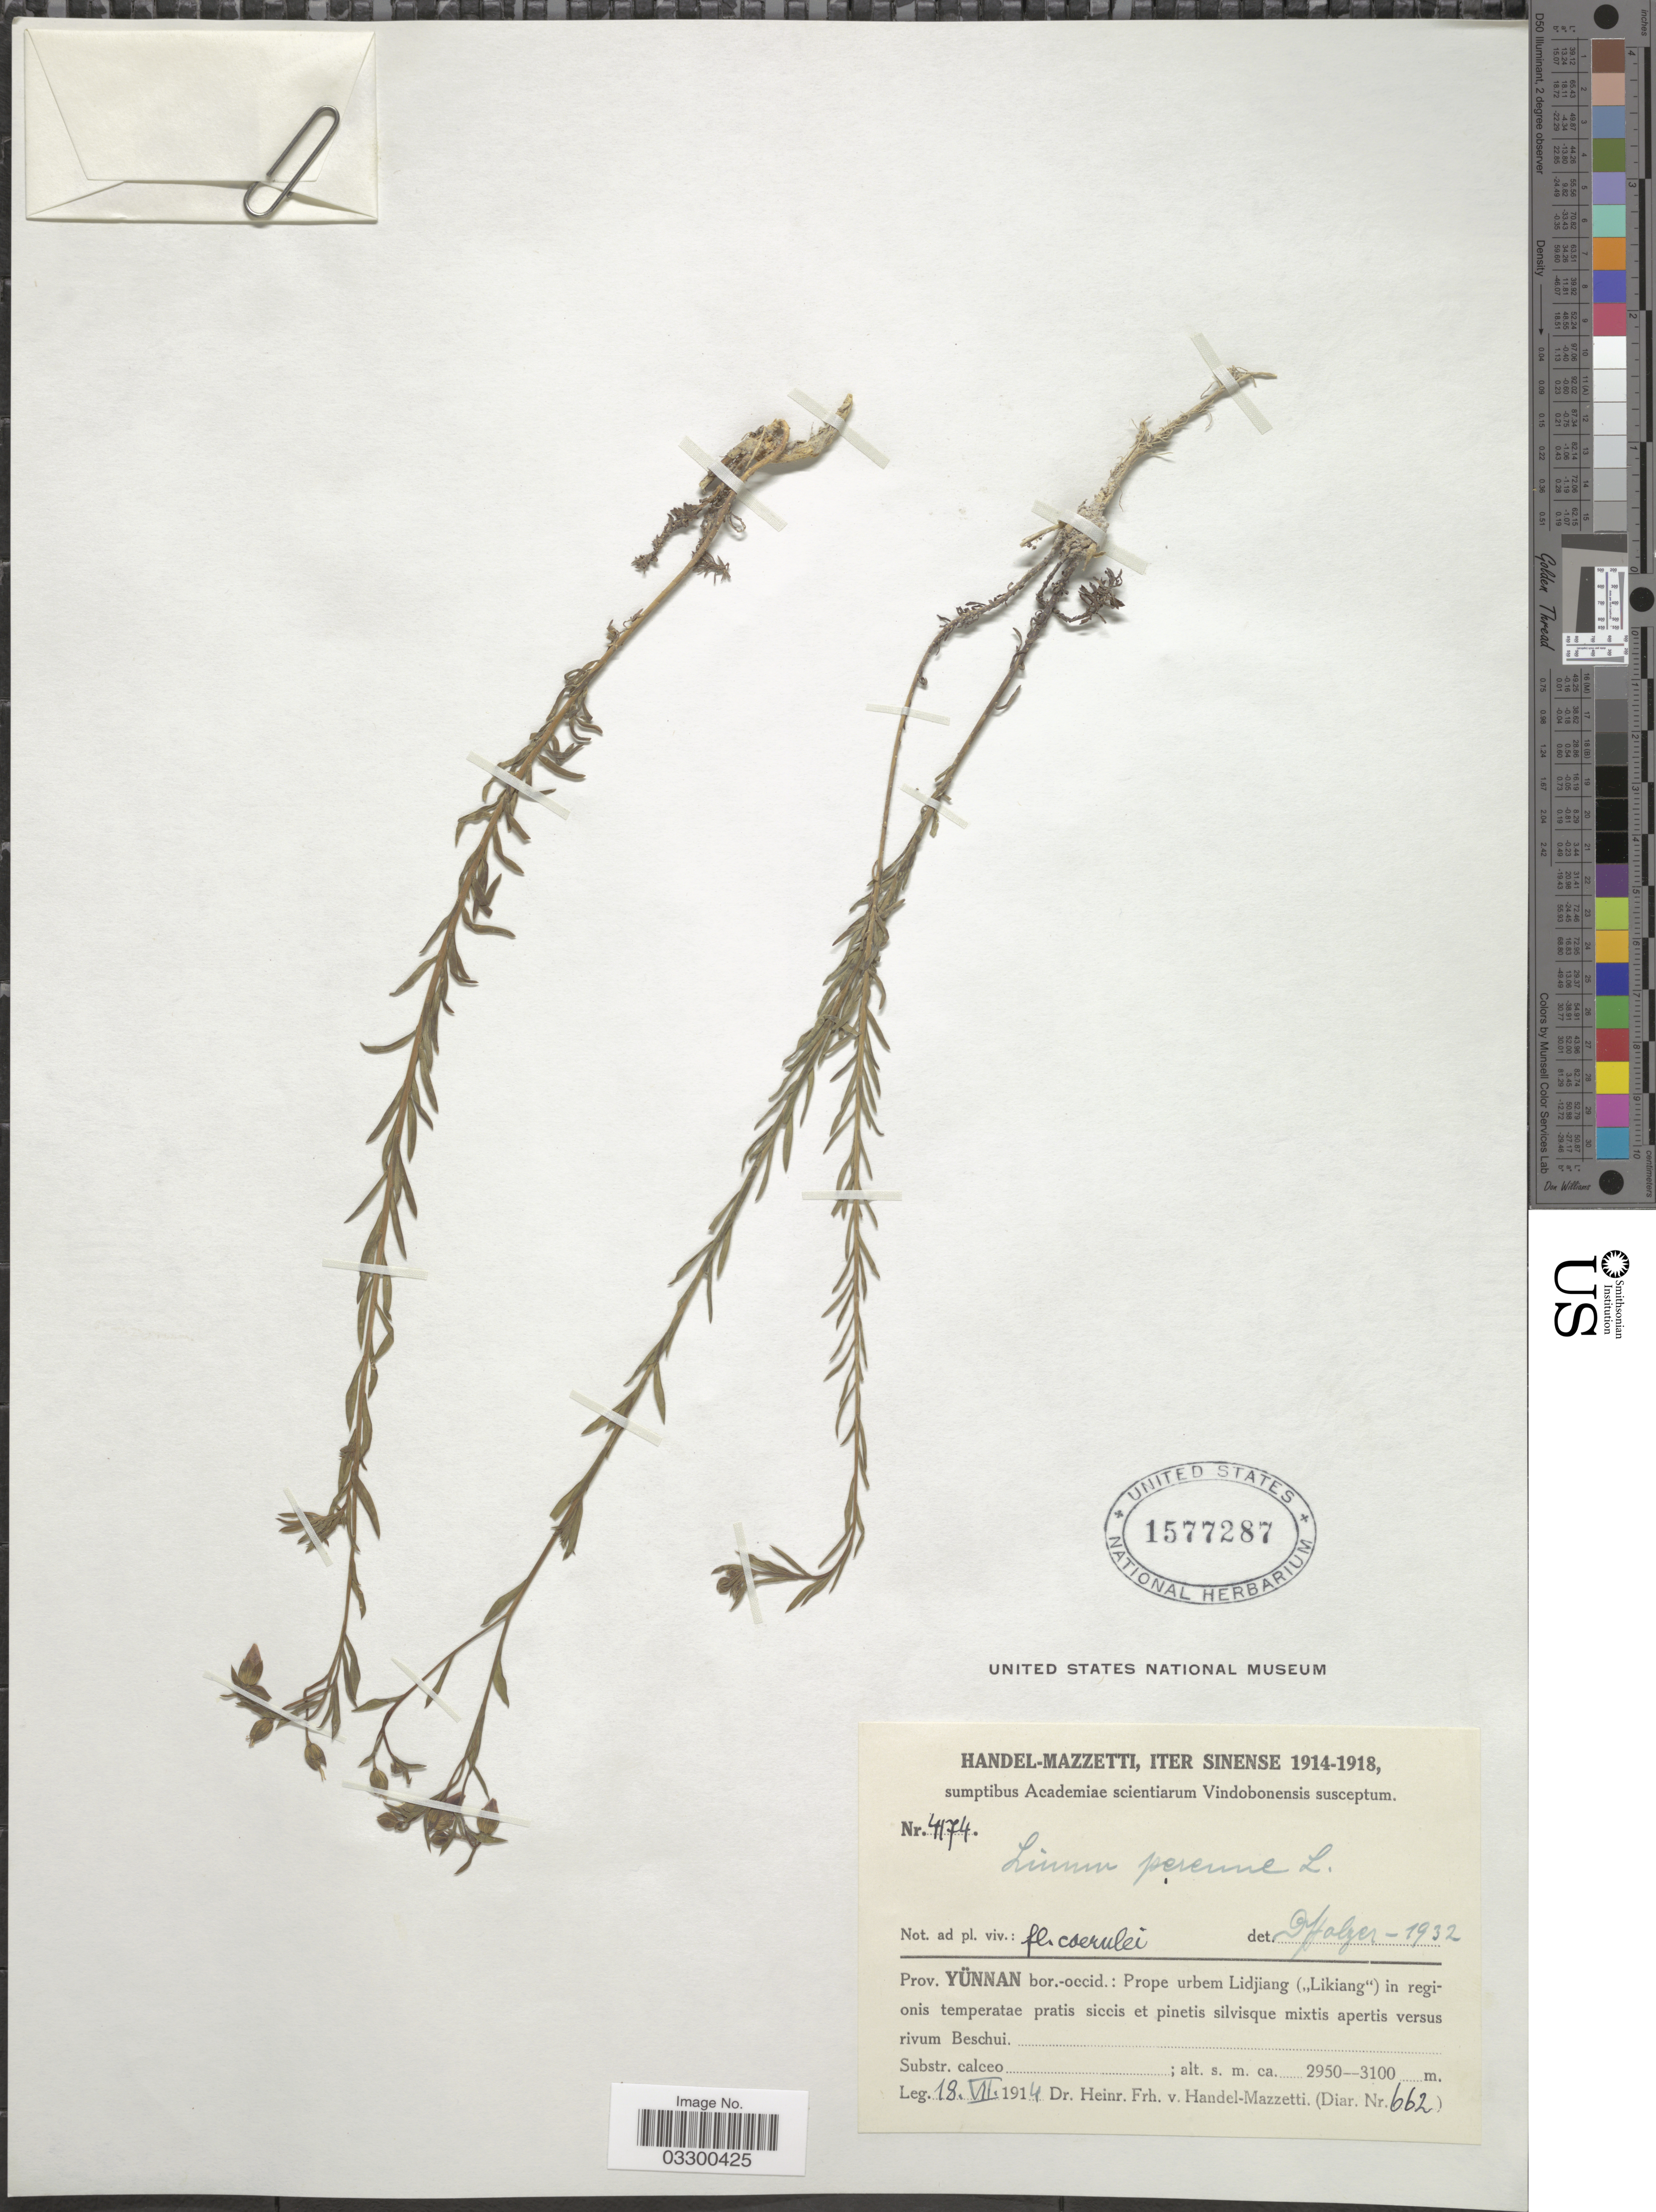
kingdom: Plantae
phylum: Tracheophyta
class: Magnoliopsida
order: Malpighiales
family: Linaceae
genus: Linum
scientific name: Linum perenne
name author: L.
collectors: H. Handel-Mazzetti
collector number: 662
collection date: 1914-07-18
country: China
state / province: Yunnan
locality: Borr.-occid.: Prope urbem Lidjiang ("Likiang") in regionis temperatae pratis siccis et pinetis silvisque mixtis aperis versus rivum Beschui.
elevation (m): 2950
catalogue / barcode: US 1577287